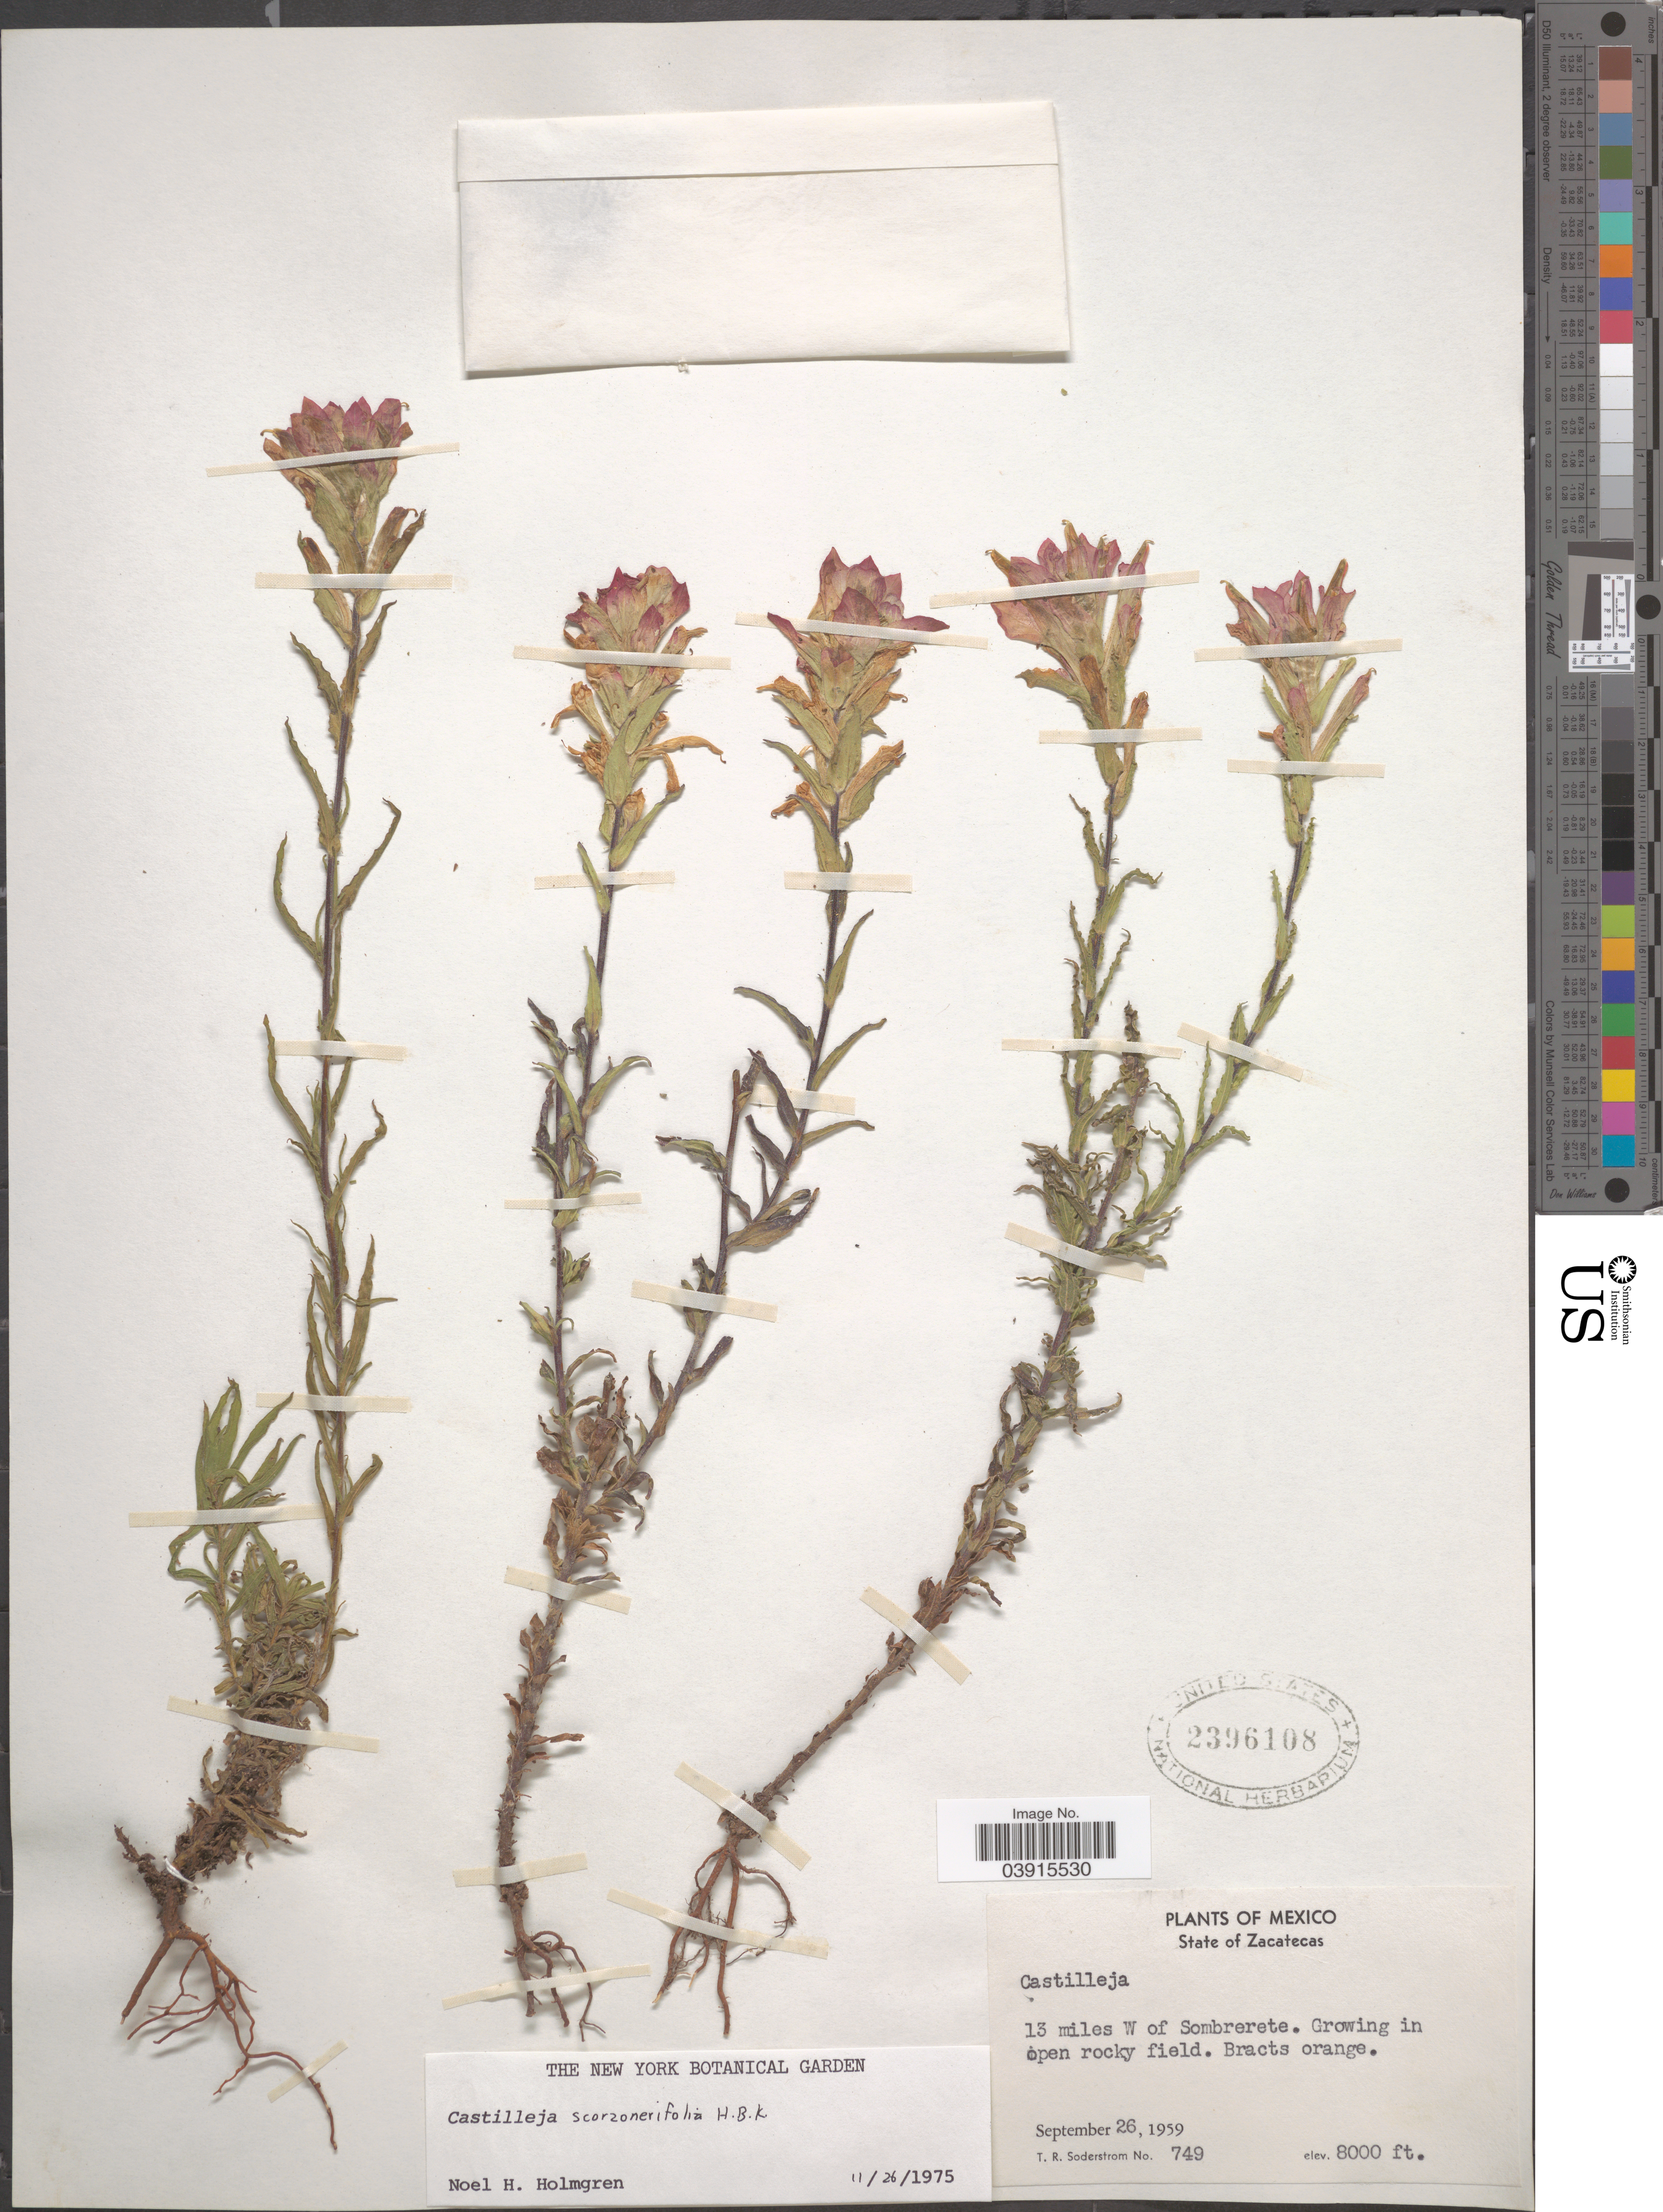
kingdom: Plantae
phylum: Tracheophyta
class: Magnoliopsida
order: Lamiales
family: Orobanchaceae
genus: Castilleja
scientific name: Castilleja scorzonerifolia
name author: Kunth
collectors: T. R. Soderstrom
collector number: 749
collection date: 1959-09-26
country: Mexico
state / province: Zacatecas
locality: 13 miles W of Sombrerete.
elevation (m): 2438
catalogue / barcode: US 2396108